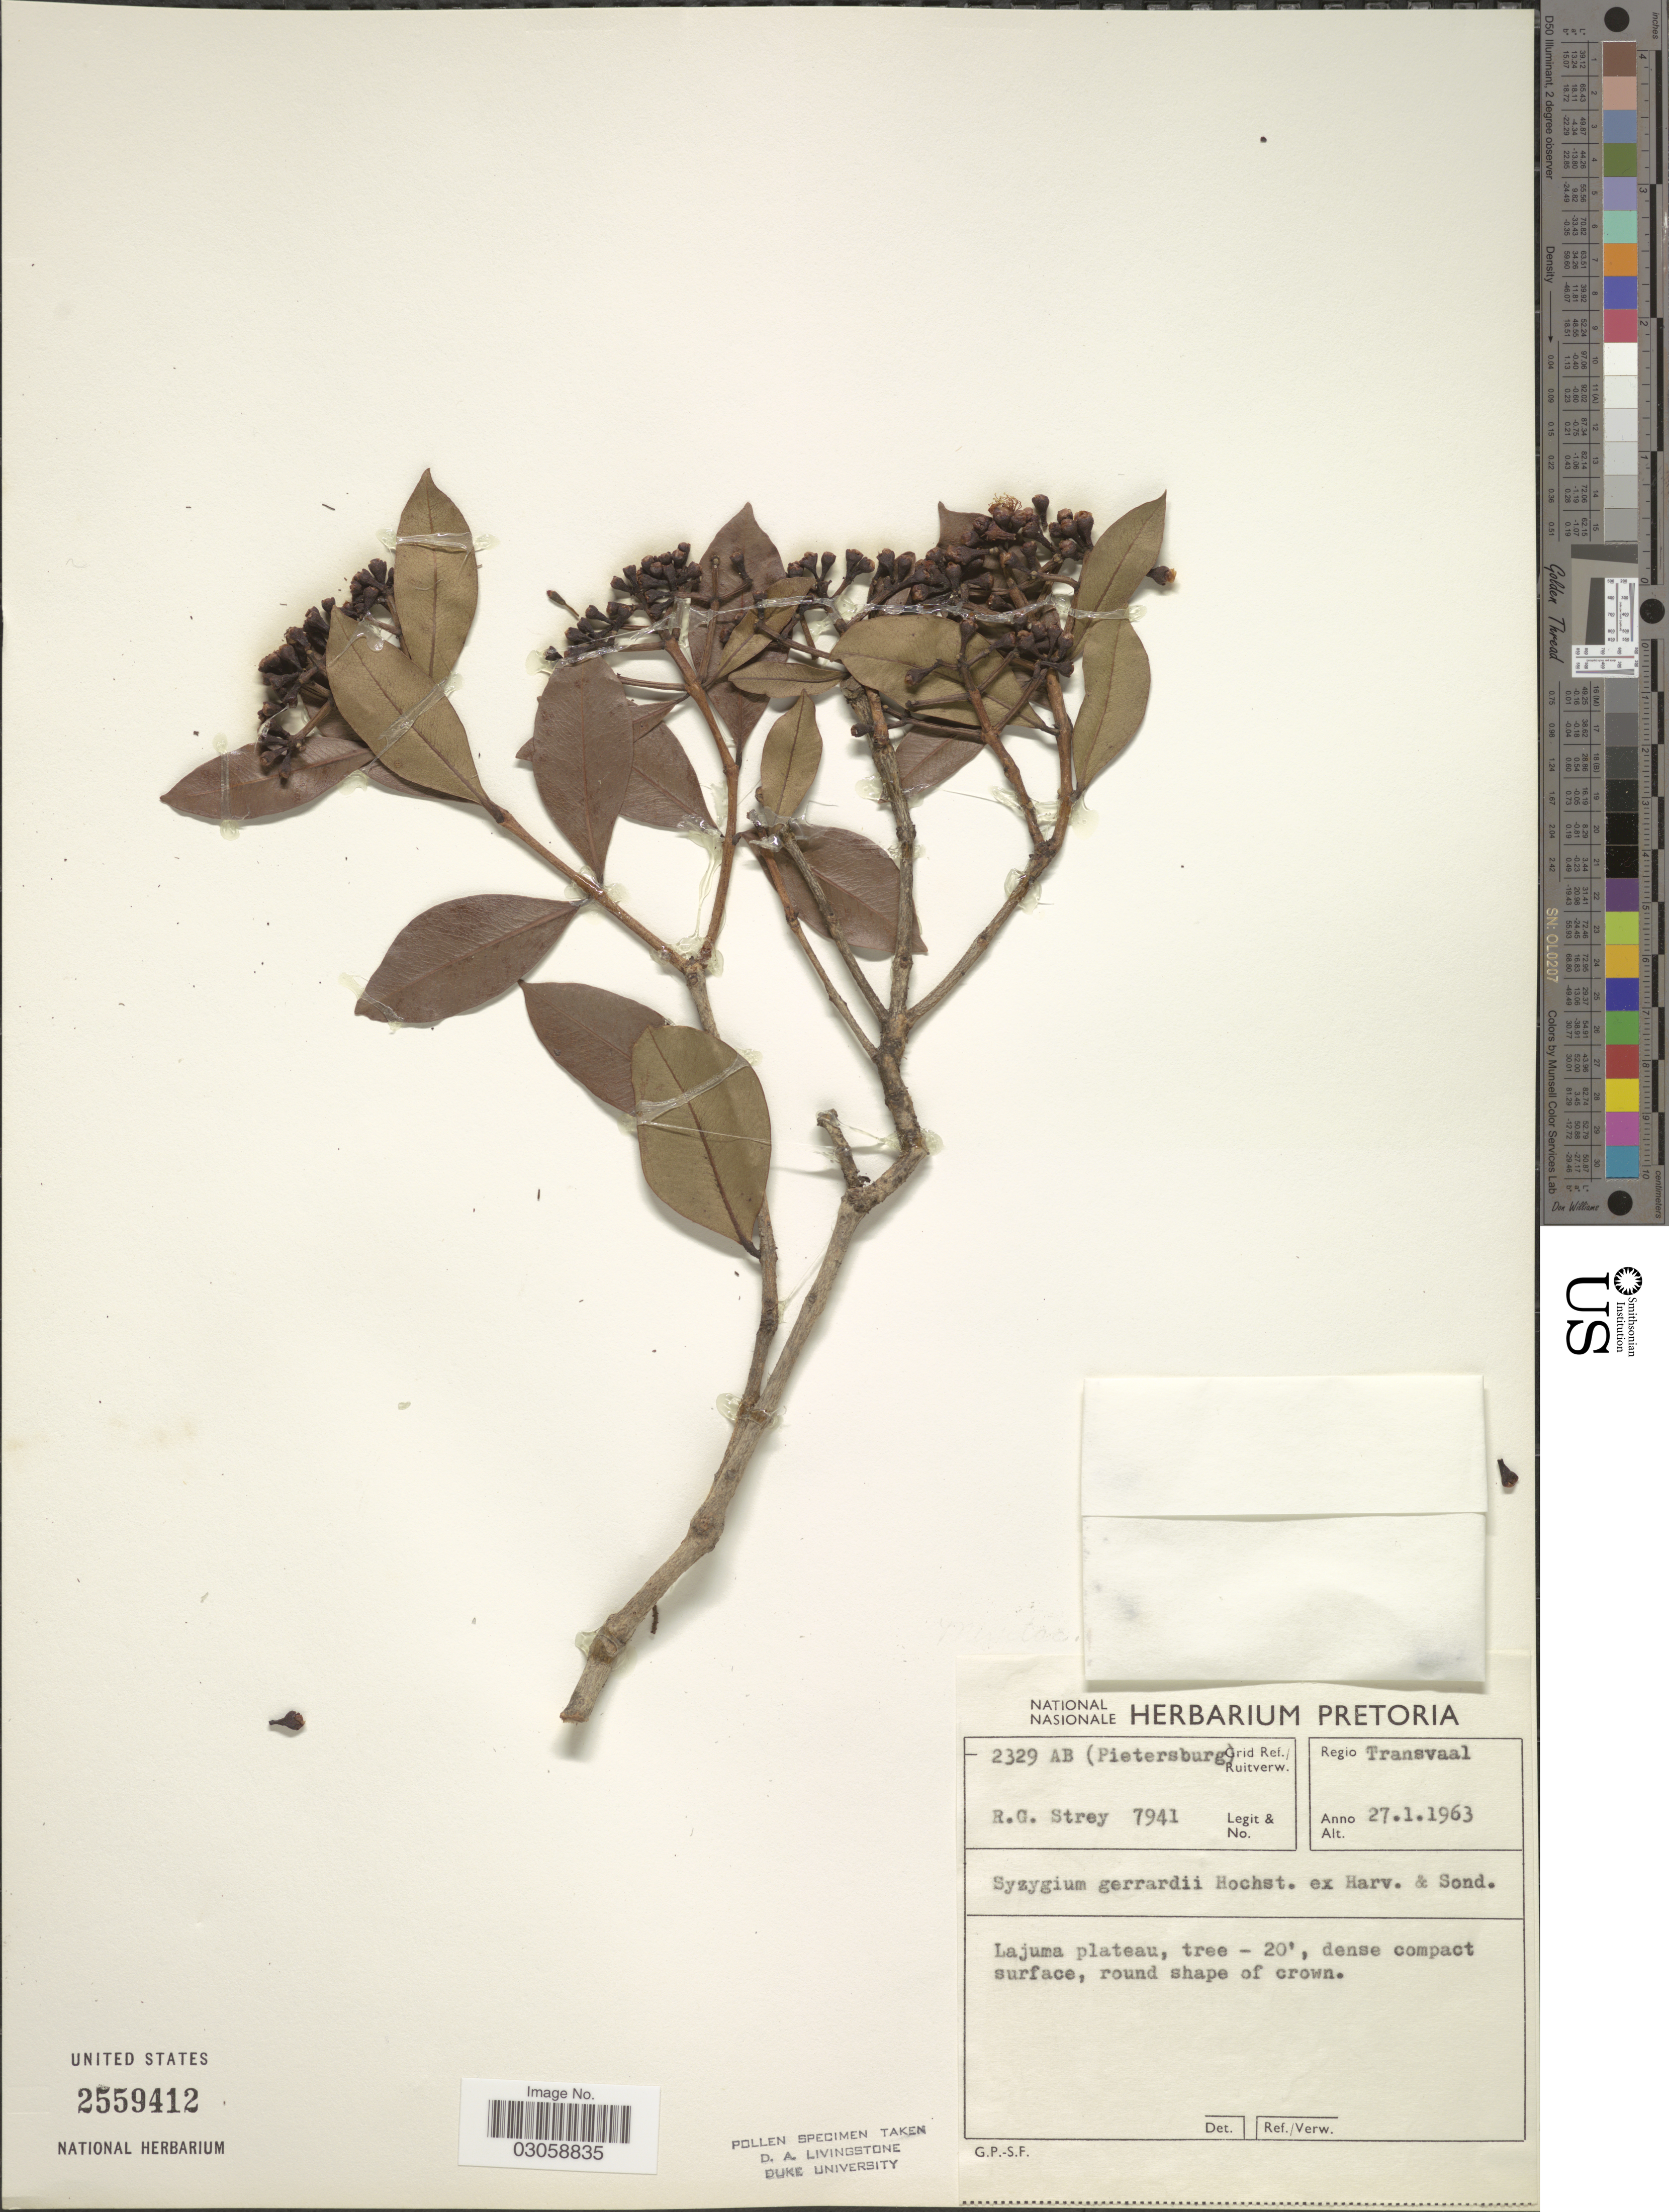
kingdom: Plantae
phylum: Tracheophyta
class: Magnoliopsida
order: Myrtales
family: Myrtaceae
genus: Syzygium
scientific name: Syzygium gerrardii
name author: (Harv. ex Hook. f.) Burtt Davy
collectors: R. G. Strey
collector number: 7941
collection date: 1963-01-27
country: South Africa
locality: Regio Transvaal, Grid Ref./Ruitverw. 2329 AB (Pietersburg), Lajuma plateau.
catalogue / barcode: US 2559412